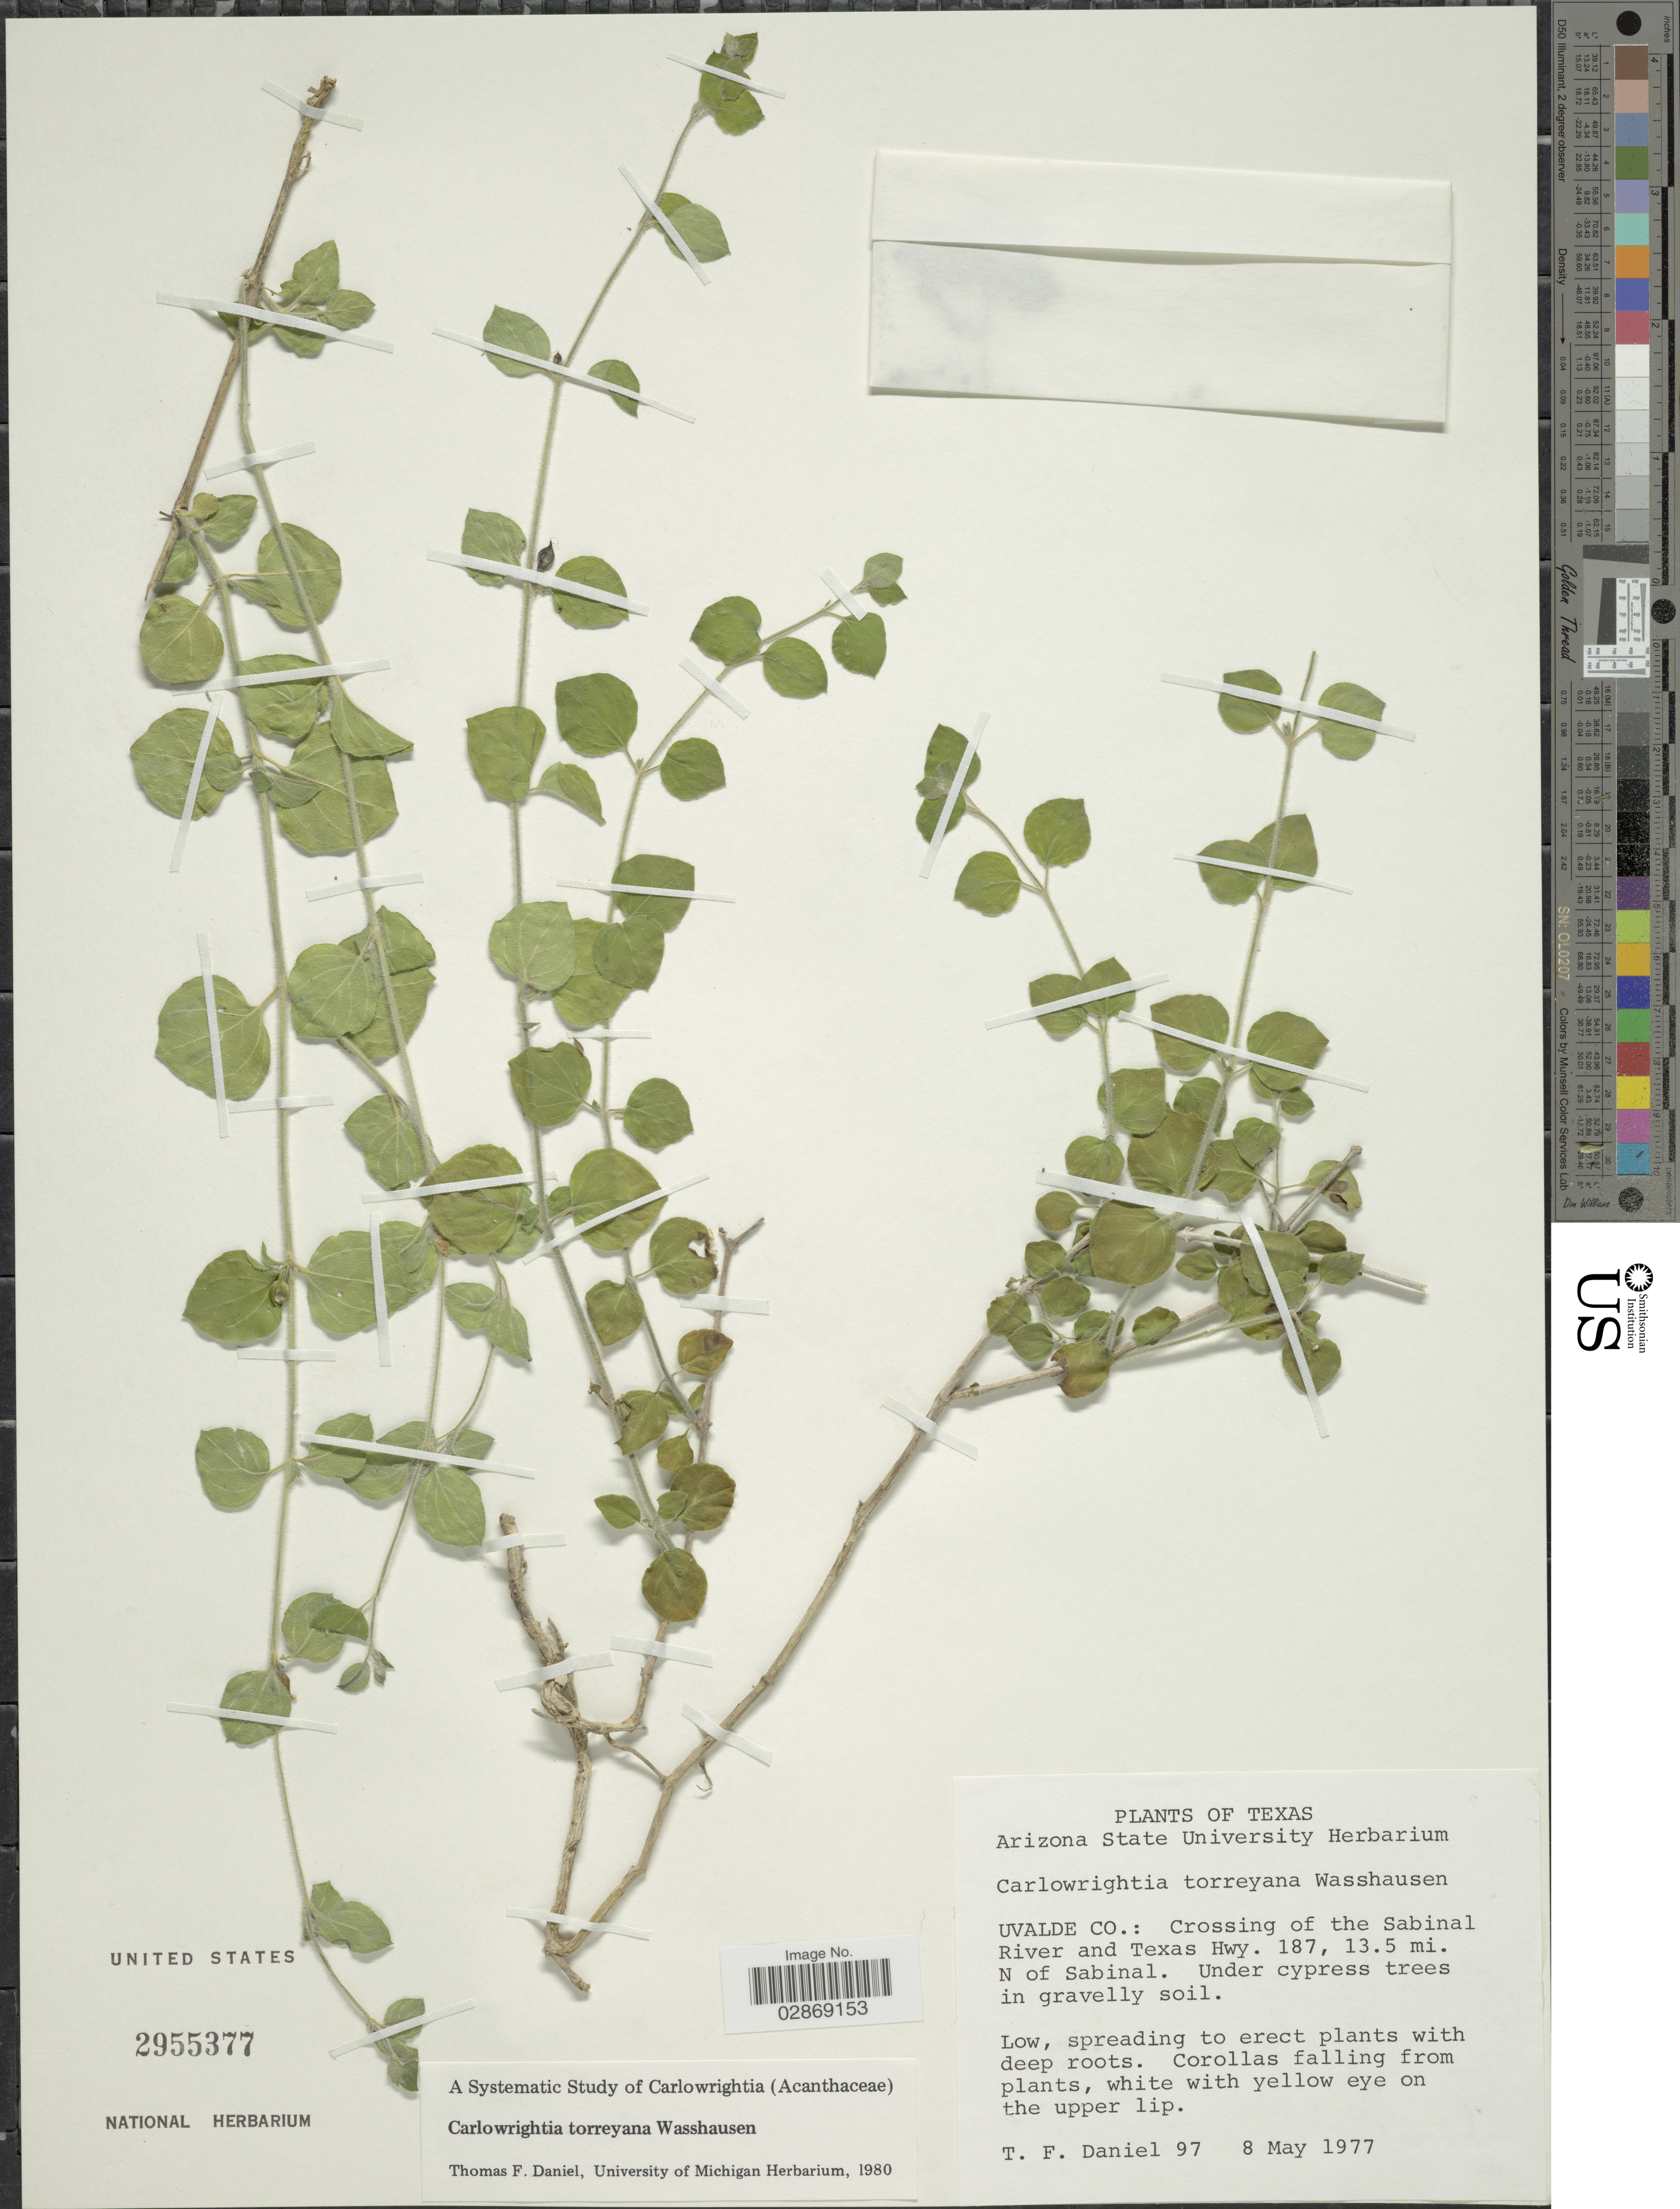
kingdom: Plantae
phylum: Tracheophyta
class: Magnoliopsida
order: Lamiales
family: Acanthaceae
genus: Carlowrightia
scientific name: Carlowrightia torreyana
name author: Wassh.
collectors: T. F. Daniel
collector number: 97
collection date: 1977-05-08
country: United States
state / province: Texas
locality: Uvalde Co.: Crossing of the Sabinal River and Texas Hwy. 187, 13.5 mi. N of Sabinal.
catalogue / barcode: US 2955377